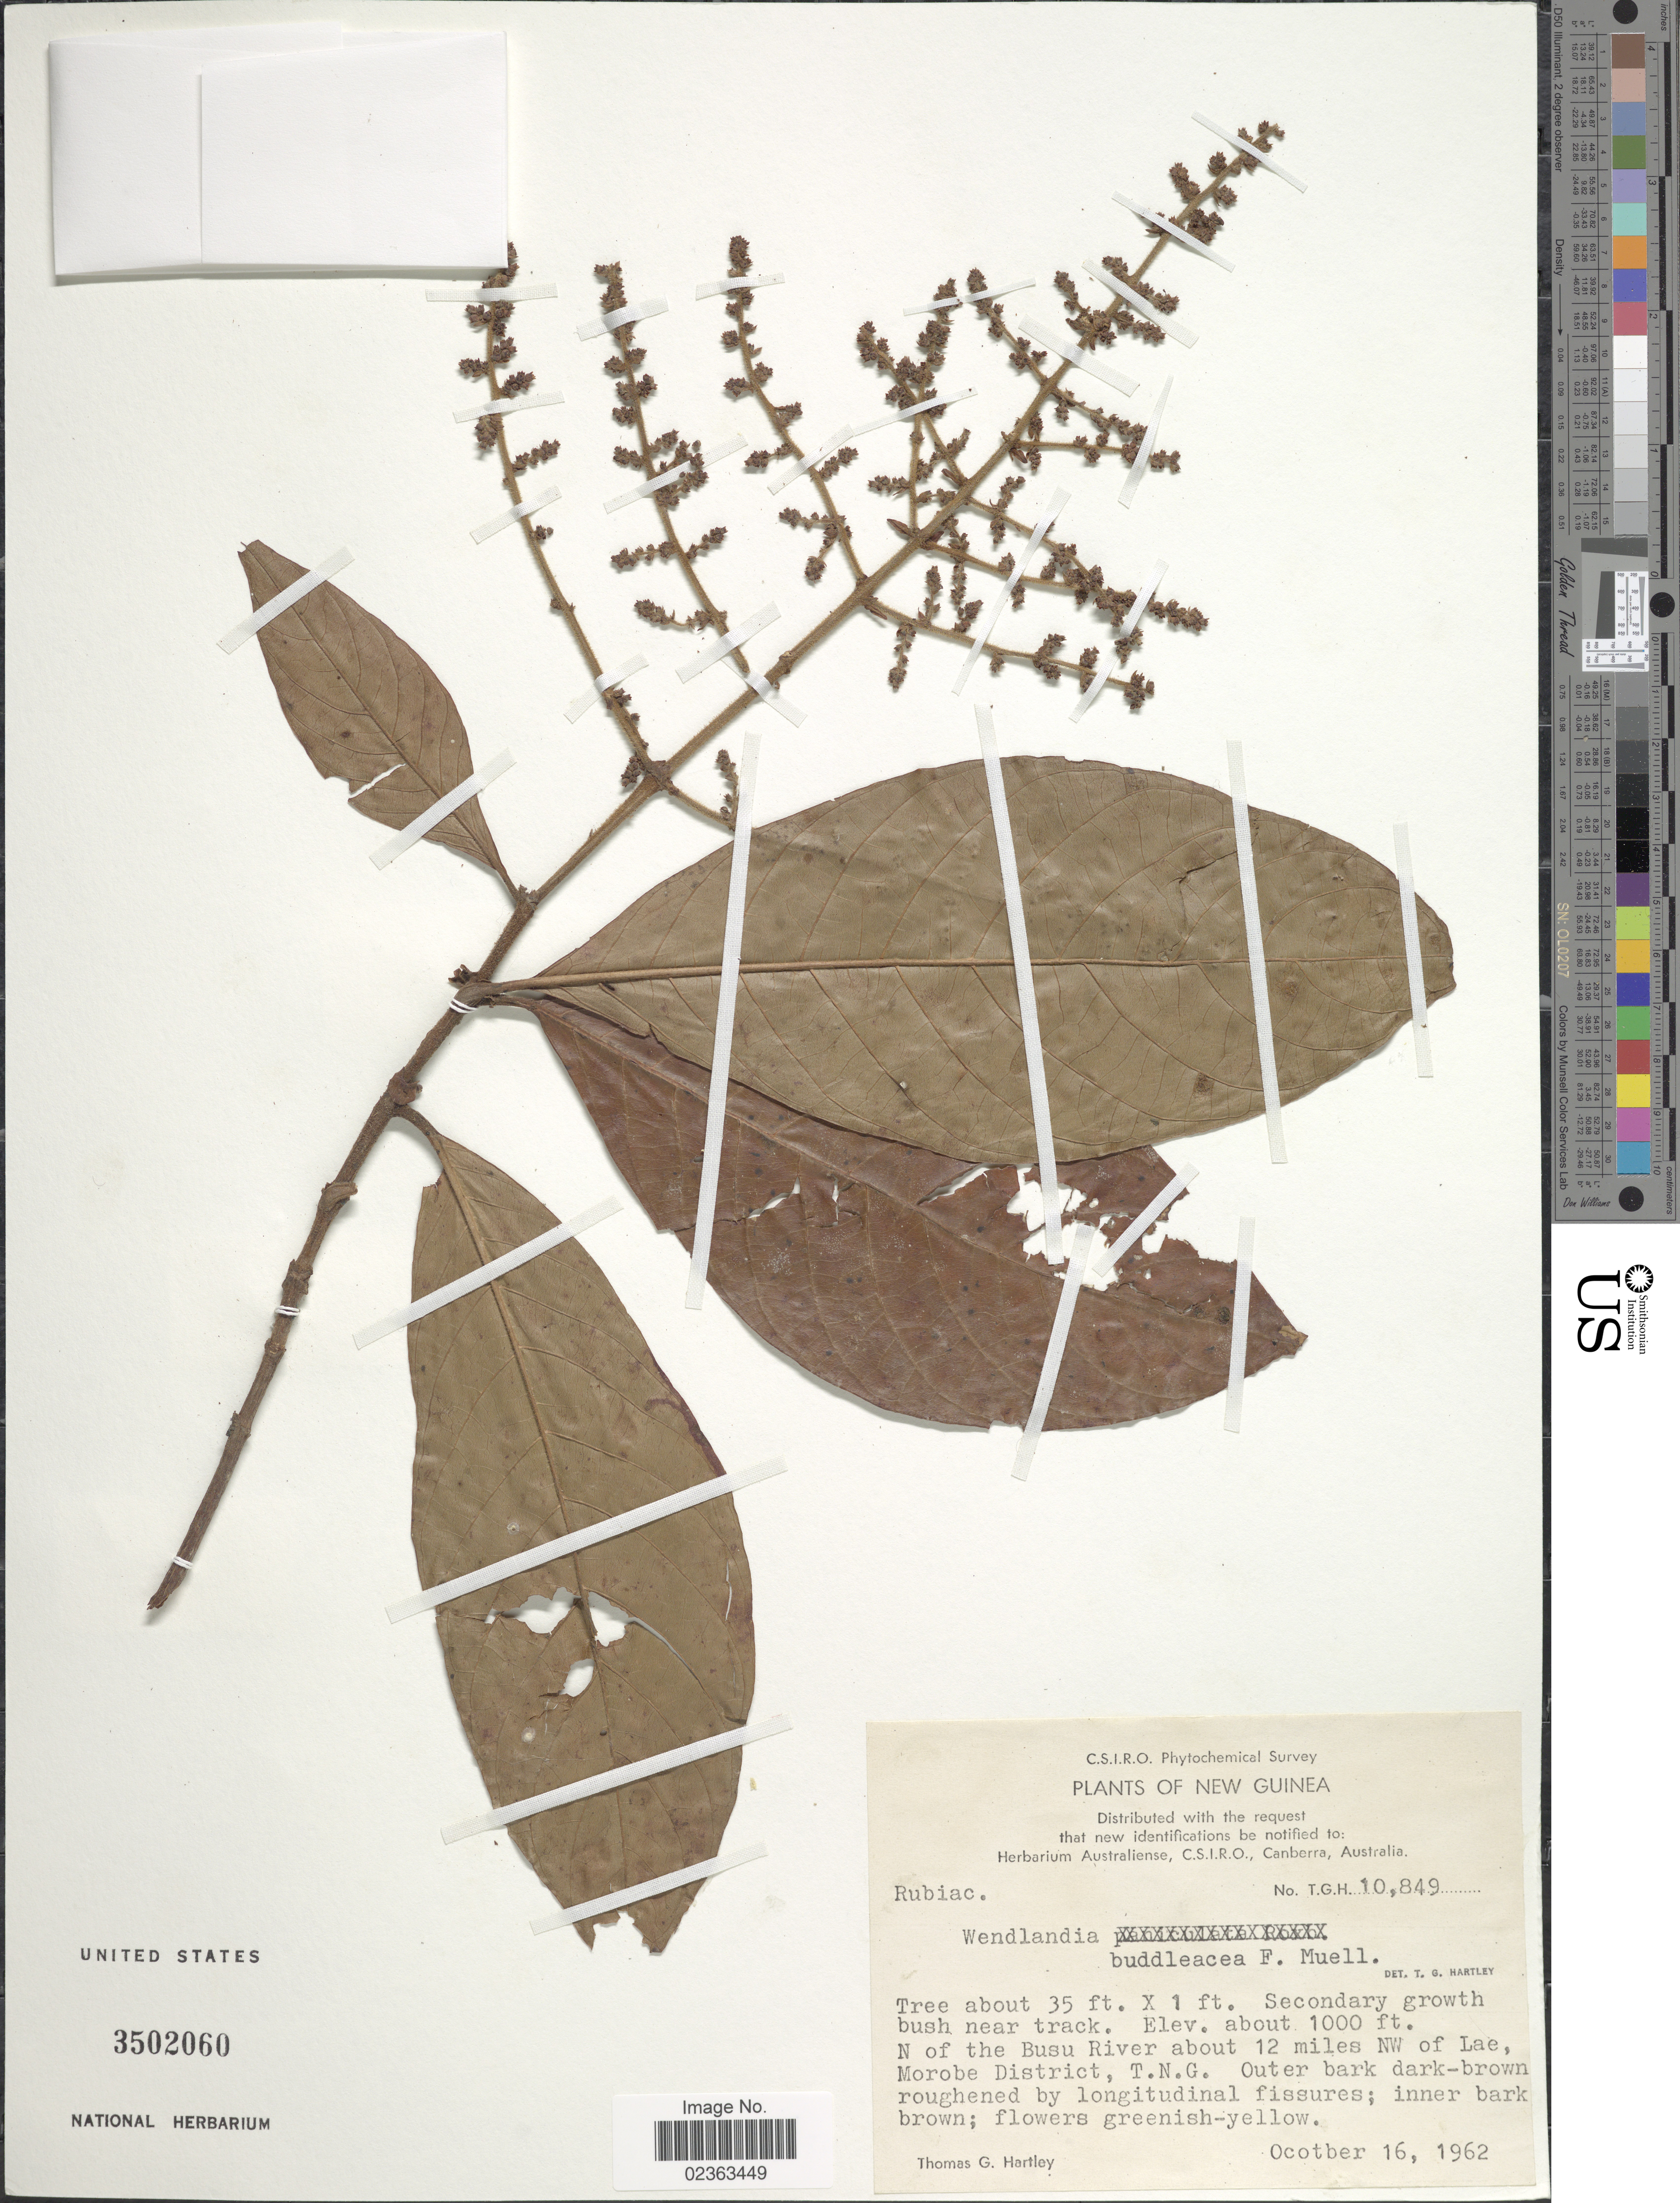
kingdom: Plantae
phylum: Tracheophyta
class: Magnoliopsida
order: Gentianales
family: Rubiaceae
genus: Wendlandia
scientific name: Wendlandia buddleacea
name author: F. Muell.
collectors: T. G. Hartley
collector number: TGH10849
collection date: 1962-10-16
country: Papua New Guinea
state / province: Morobe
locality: New Guinea, N of the Busu River about 12 miles NW of Lae, T.N.G.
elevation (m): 305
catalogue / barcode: US 3502060